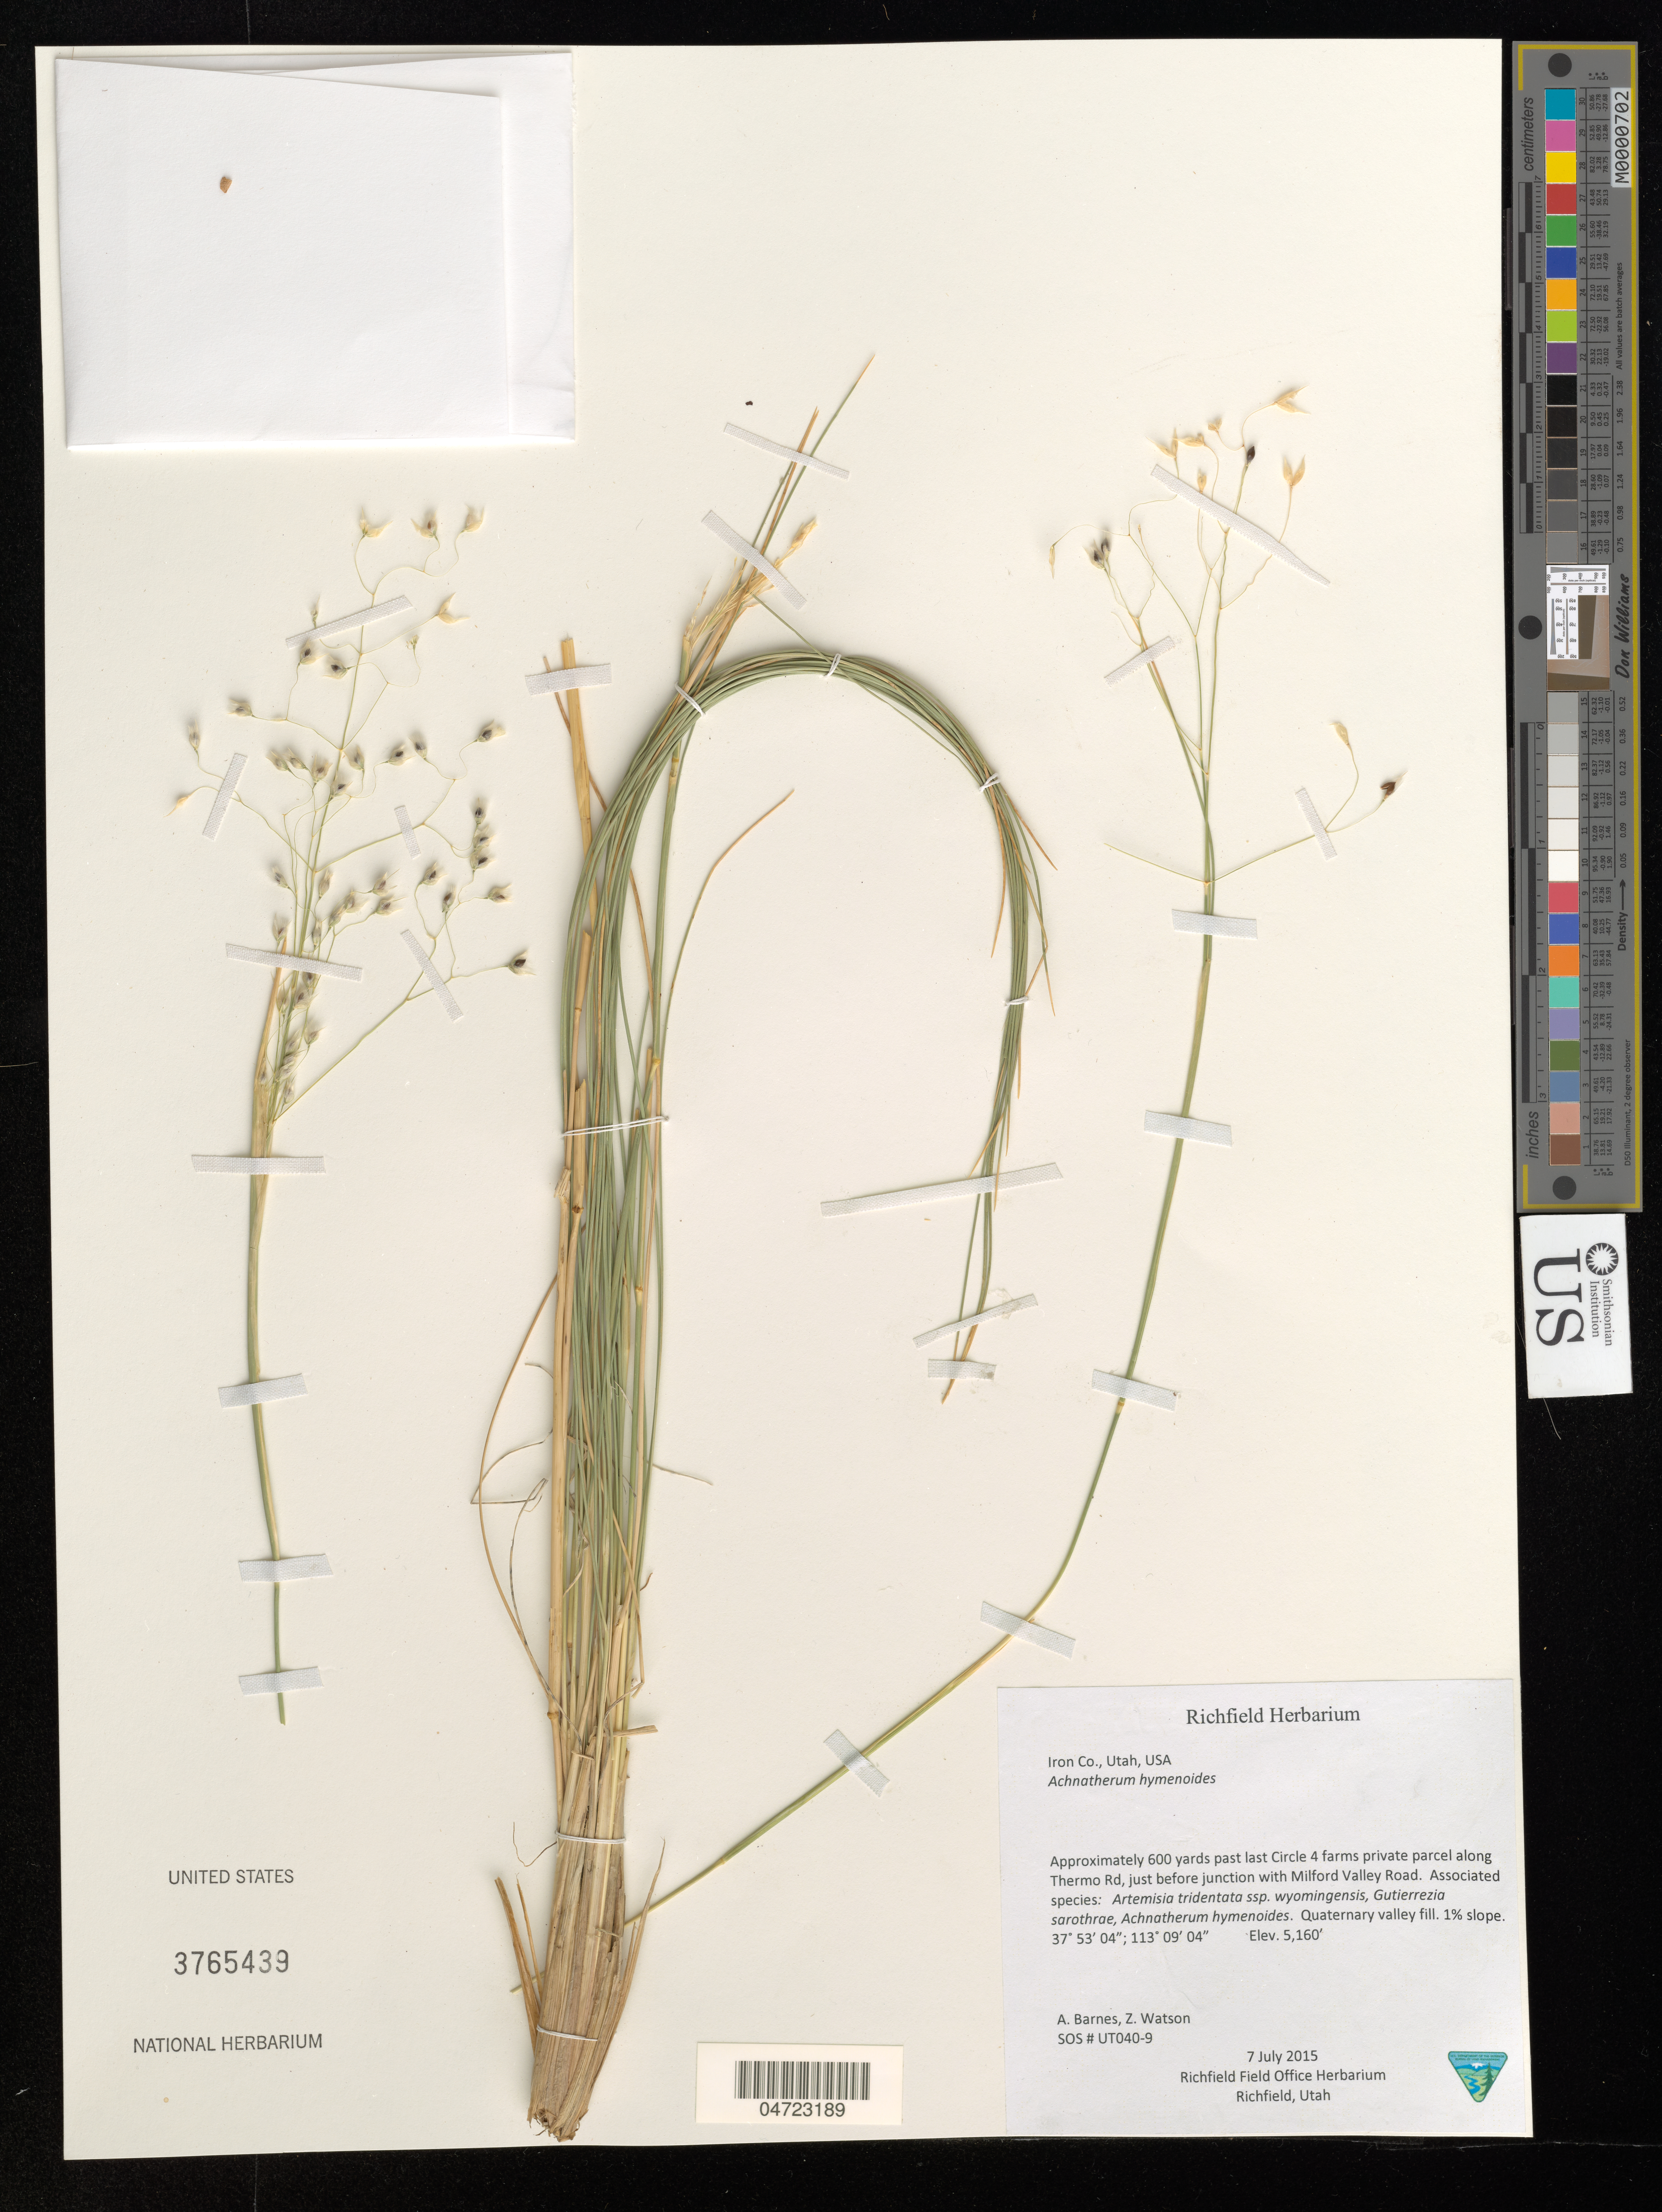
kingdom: Plantae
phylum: Tracheophyta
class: Liliopsida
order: Poales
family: Poaceae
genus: Achnatherum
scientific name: Achnatherum hymenoides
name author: (Roem. & Schult.) Barkworth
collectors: A. Barnes & Z. Watson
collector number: UT040-9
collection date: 2015-07-07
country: United States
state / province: Utah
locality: Iron Co. Approximately 600 yards past last Circle 4 farms private parcel along Thermo Rd, just before junction with Milford Valley Road.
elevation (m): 1573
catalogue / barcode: US 3765439